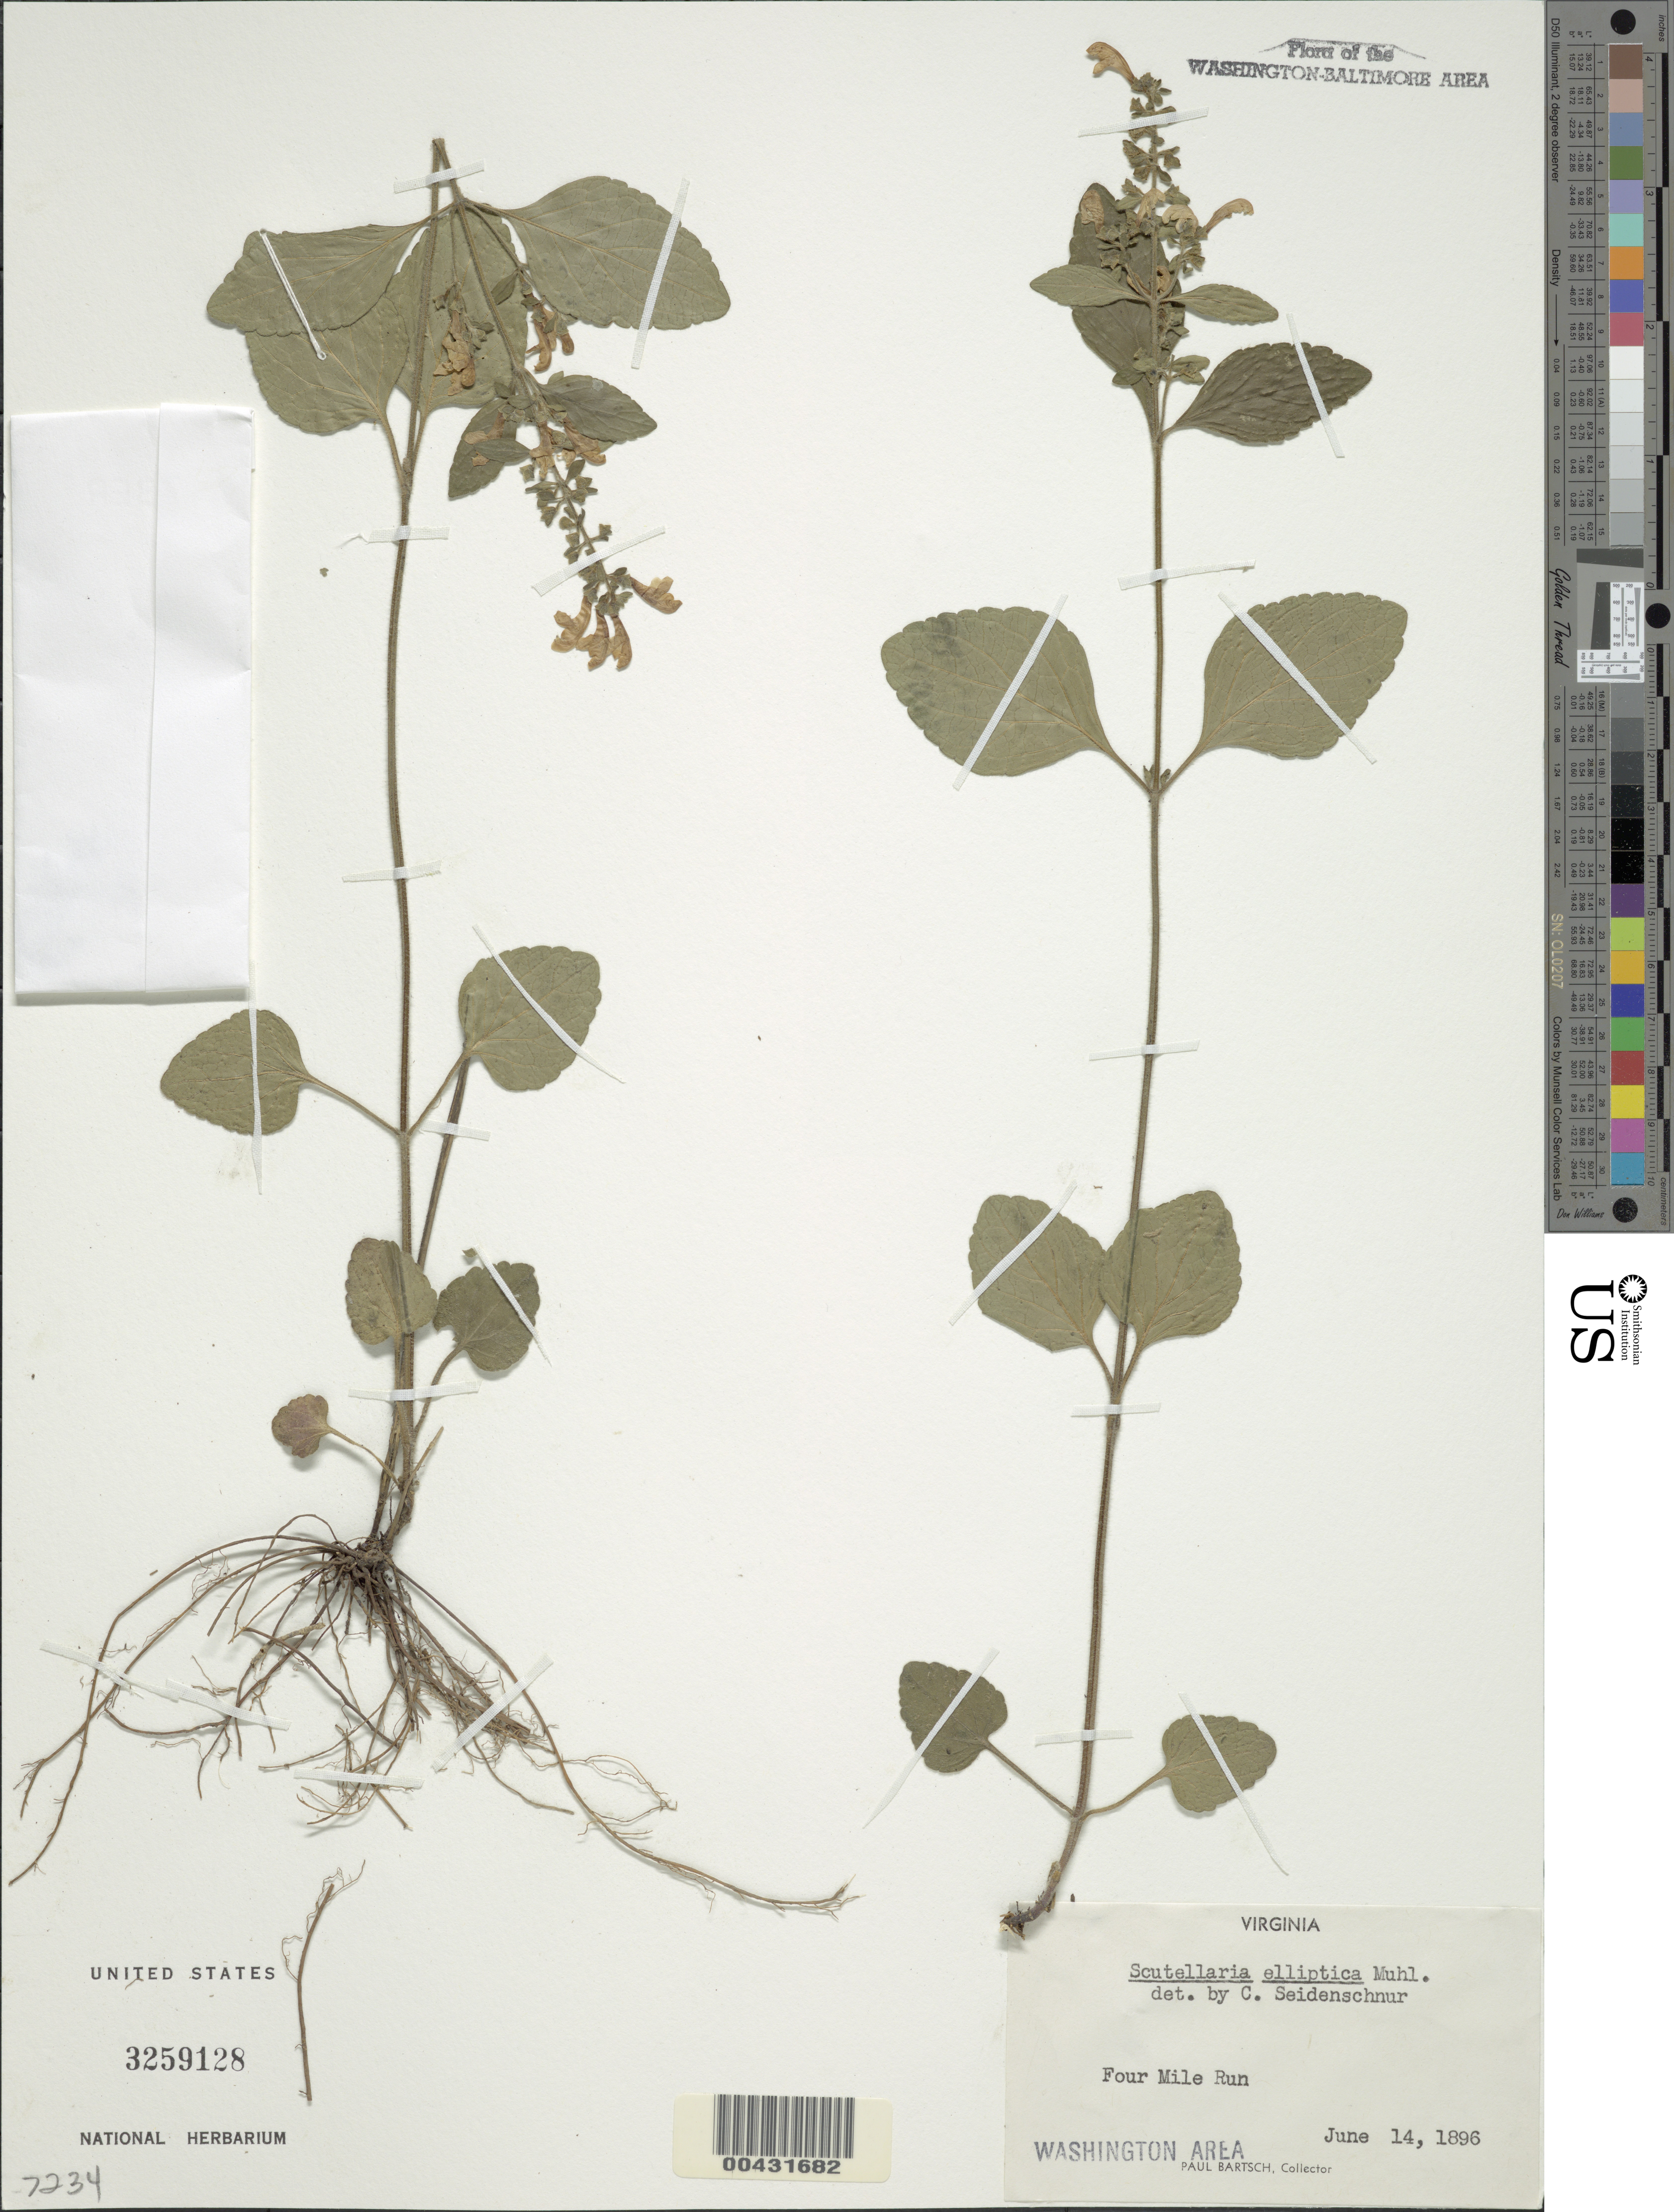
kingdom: Plantae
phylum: Tracheophyta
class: Magnoliopsida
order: Lamiales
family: Lamiaceae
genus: Scutellaria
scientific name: Scutellaria elliptica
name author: Muhl.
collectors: P. Bartsch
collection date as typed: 14 Jun 1896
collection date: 1896-06-14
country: United States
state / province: Virginia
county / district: Arlington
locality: Four Mile Run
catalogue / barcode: US 3259128